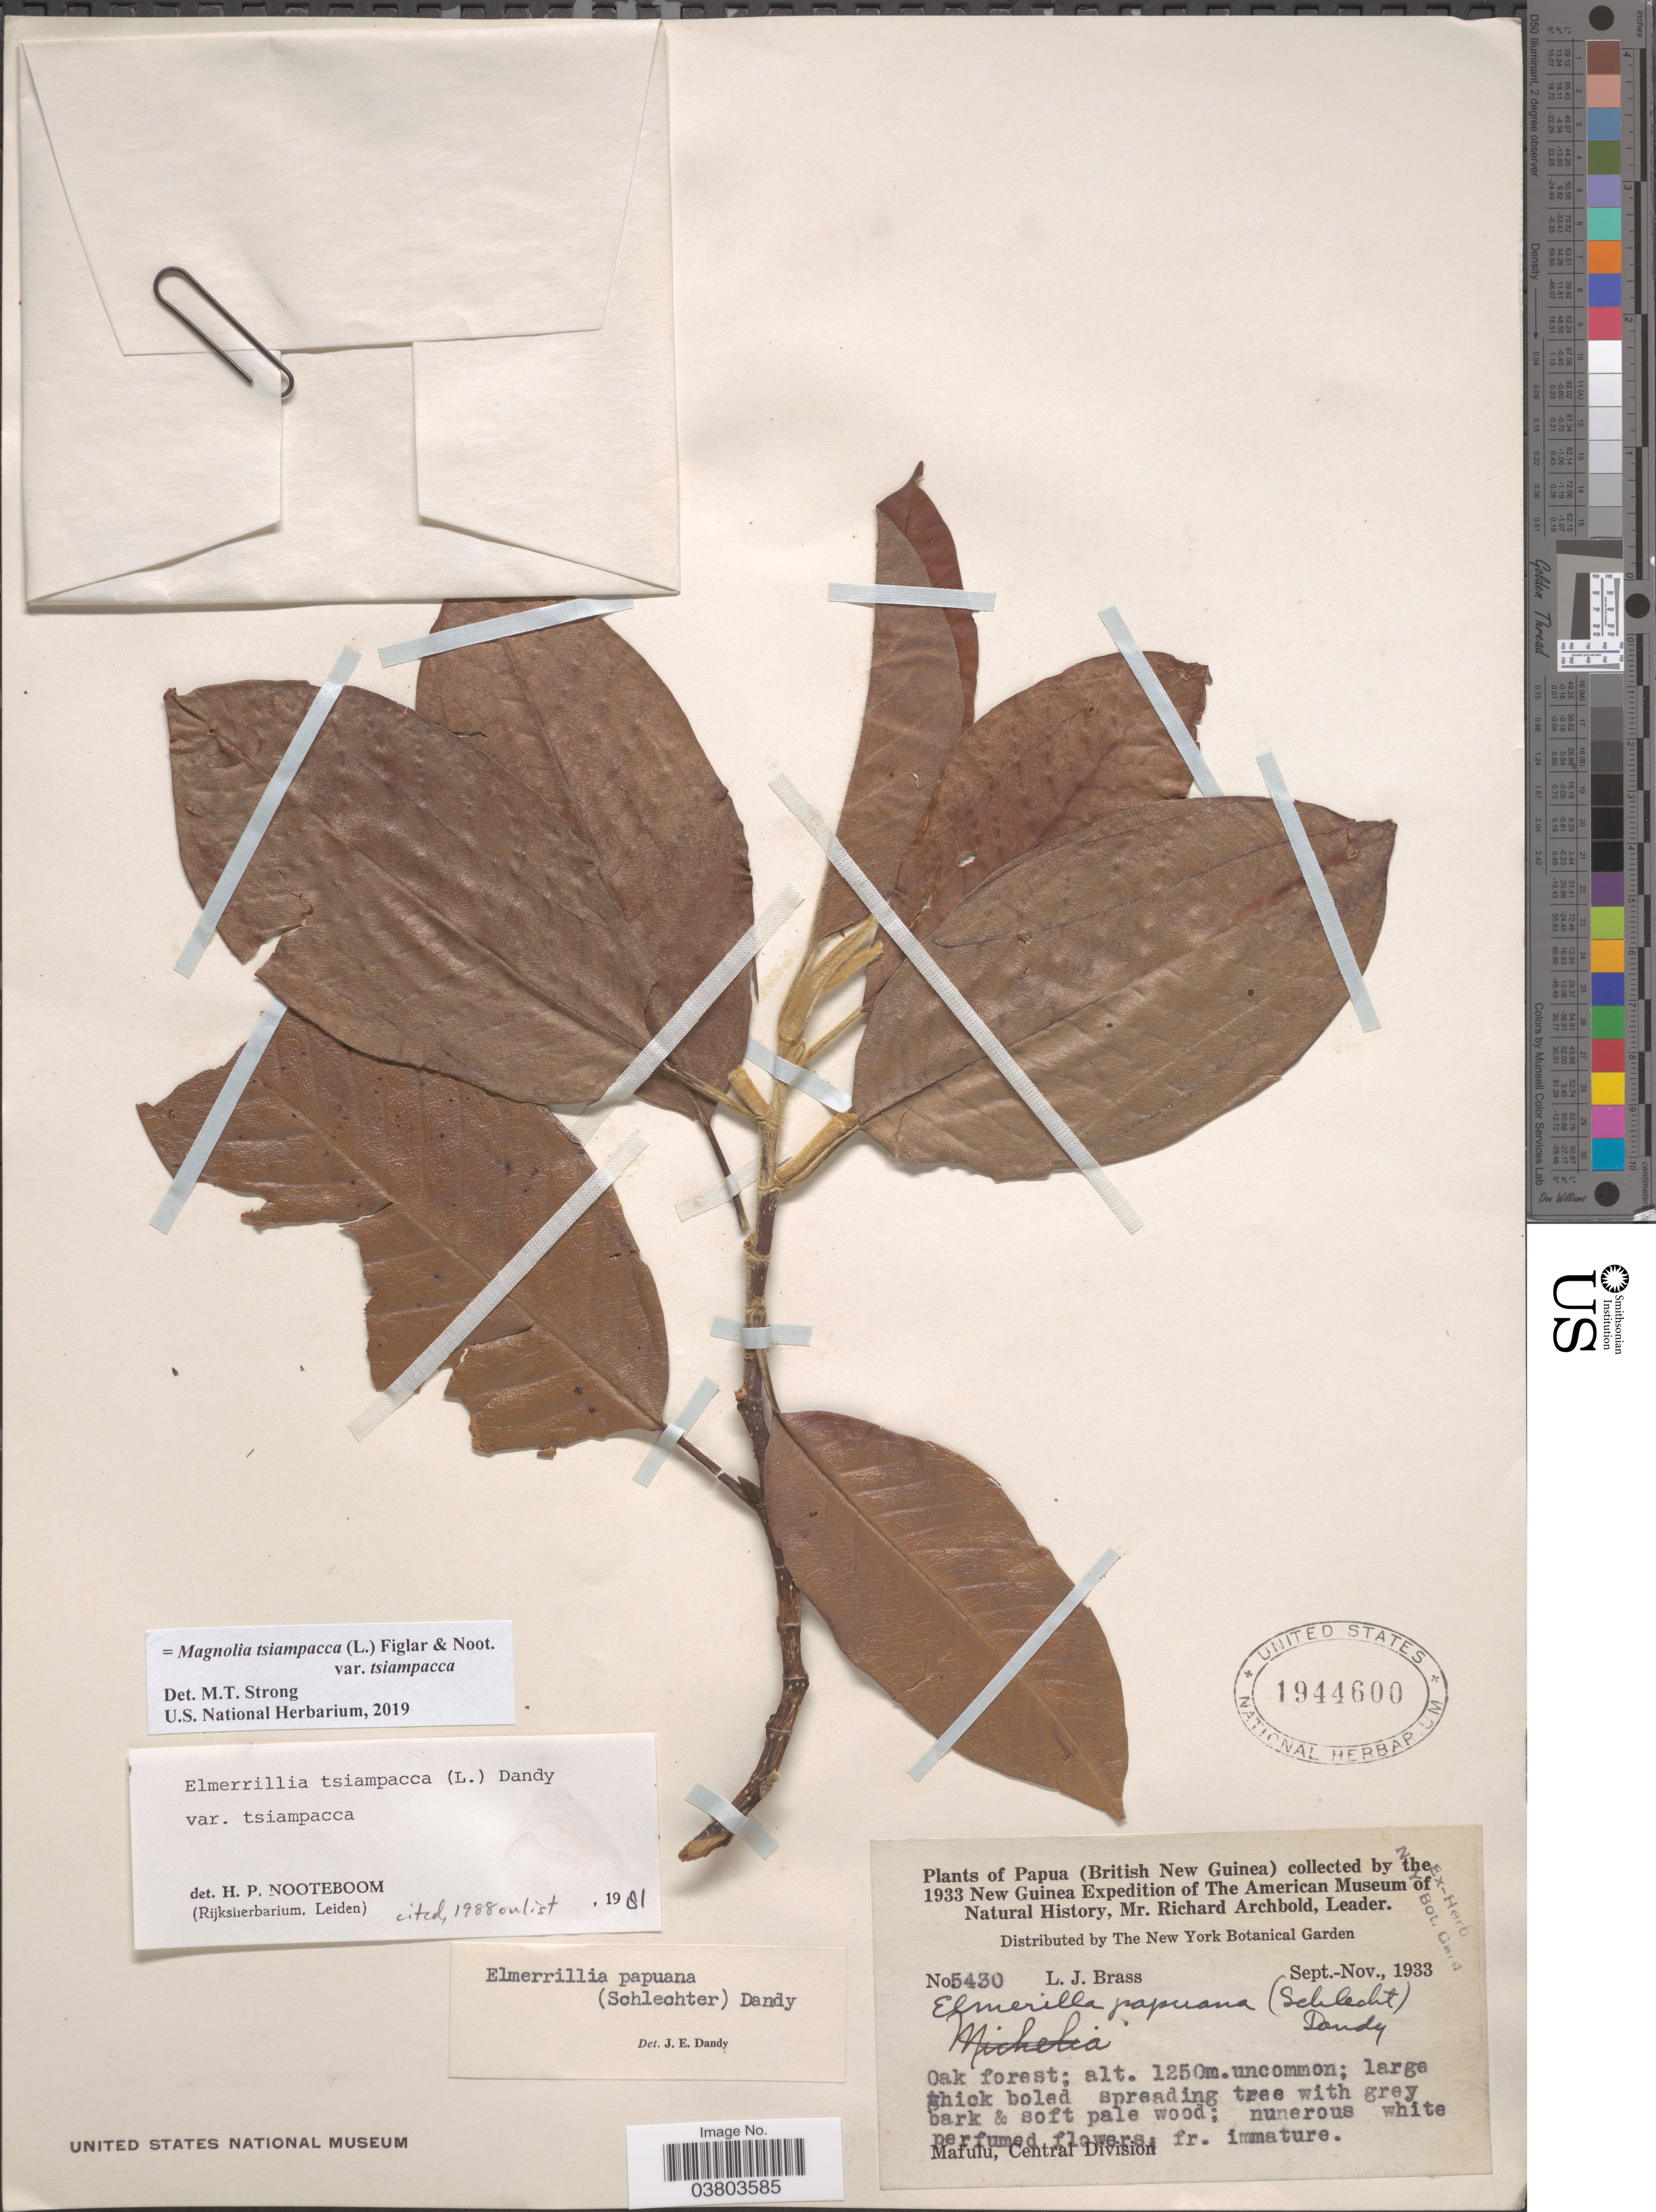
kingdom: Plantae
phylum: Tracheophyta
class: Magnoliopsida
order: Magnoliales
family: Magnoliaceae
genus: Magnolia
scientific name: Magnolia tsiampacca var. tsiampacca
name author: (L.) Figlar & Noot.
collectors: L. J. Brass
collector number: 5430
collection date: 1933-09/1933-11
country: Papua New Guinea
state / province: Central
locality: Papua (British New Guinea). Mafulu, Central Division.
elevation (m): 1250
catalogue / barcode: US 1944600